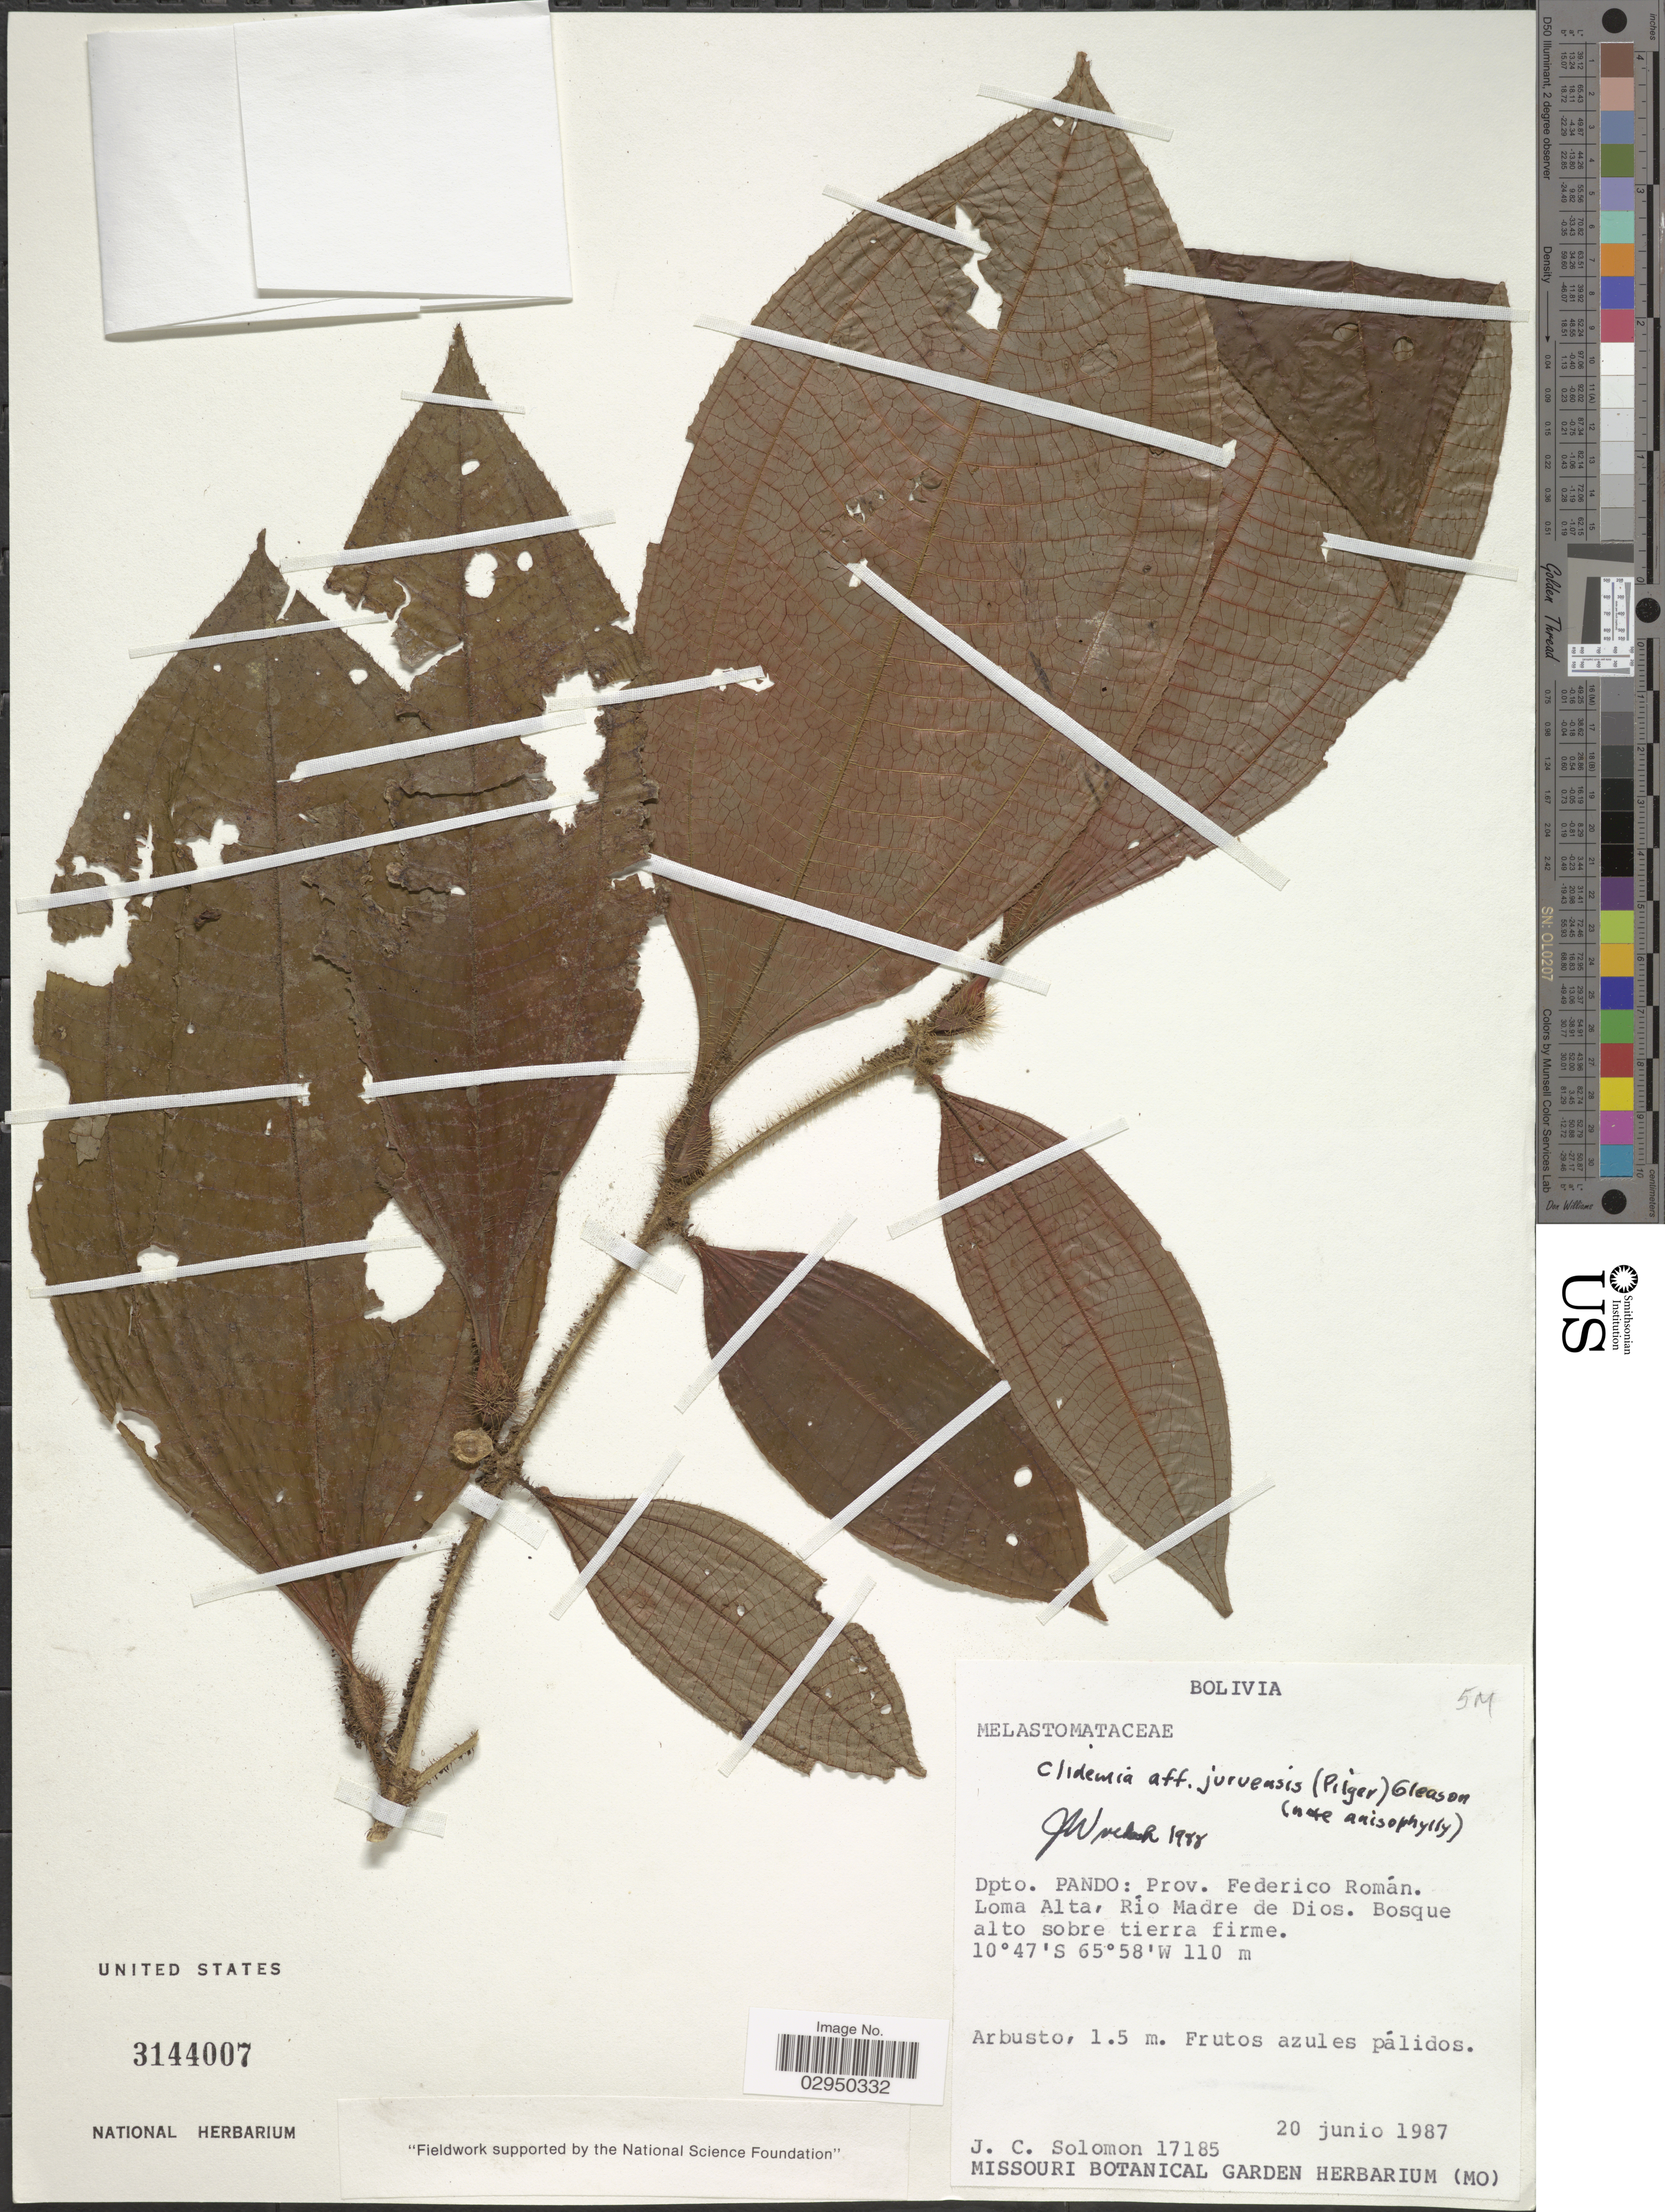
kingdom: Plantae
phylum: Tracheophyta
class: Magnoliopsida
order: Myrtales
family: Melastomataceae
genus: Clidemia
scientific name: Clidemia juruensis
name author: (Pilg.) Gleason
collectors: J. C. Solomon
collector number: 17185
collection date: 1987-06-20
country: Bolivia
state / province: Pando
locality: Dpto. Pando: Prov. Federico Román. Loma Alta, Rio Madre de Dios. Bosque alto sobre tierra firme.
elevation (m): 110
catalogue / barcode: US 3144007